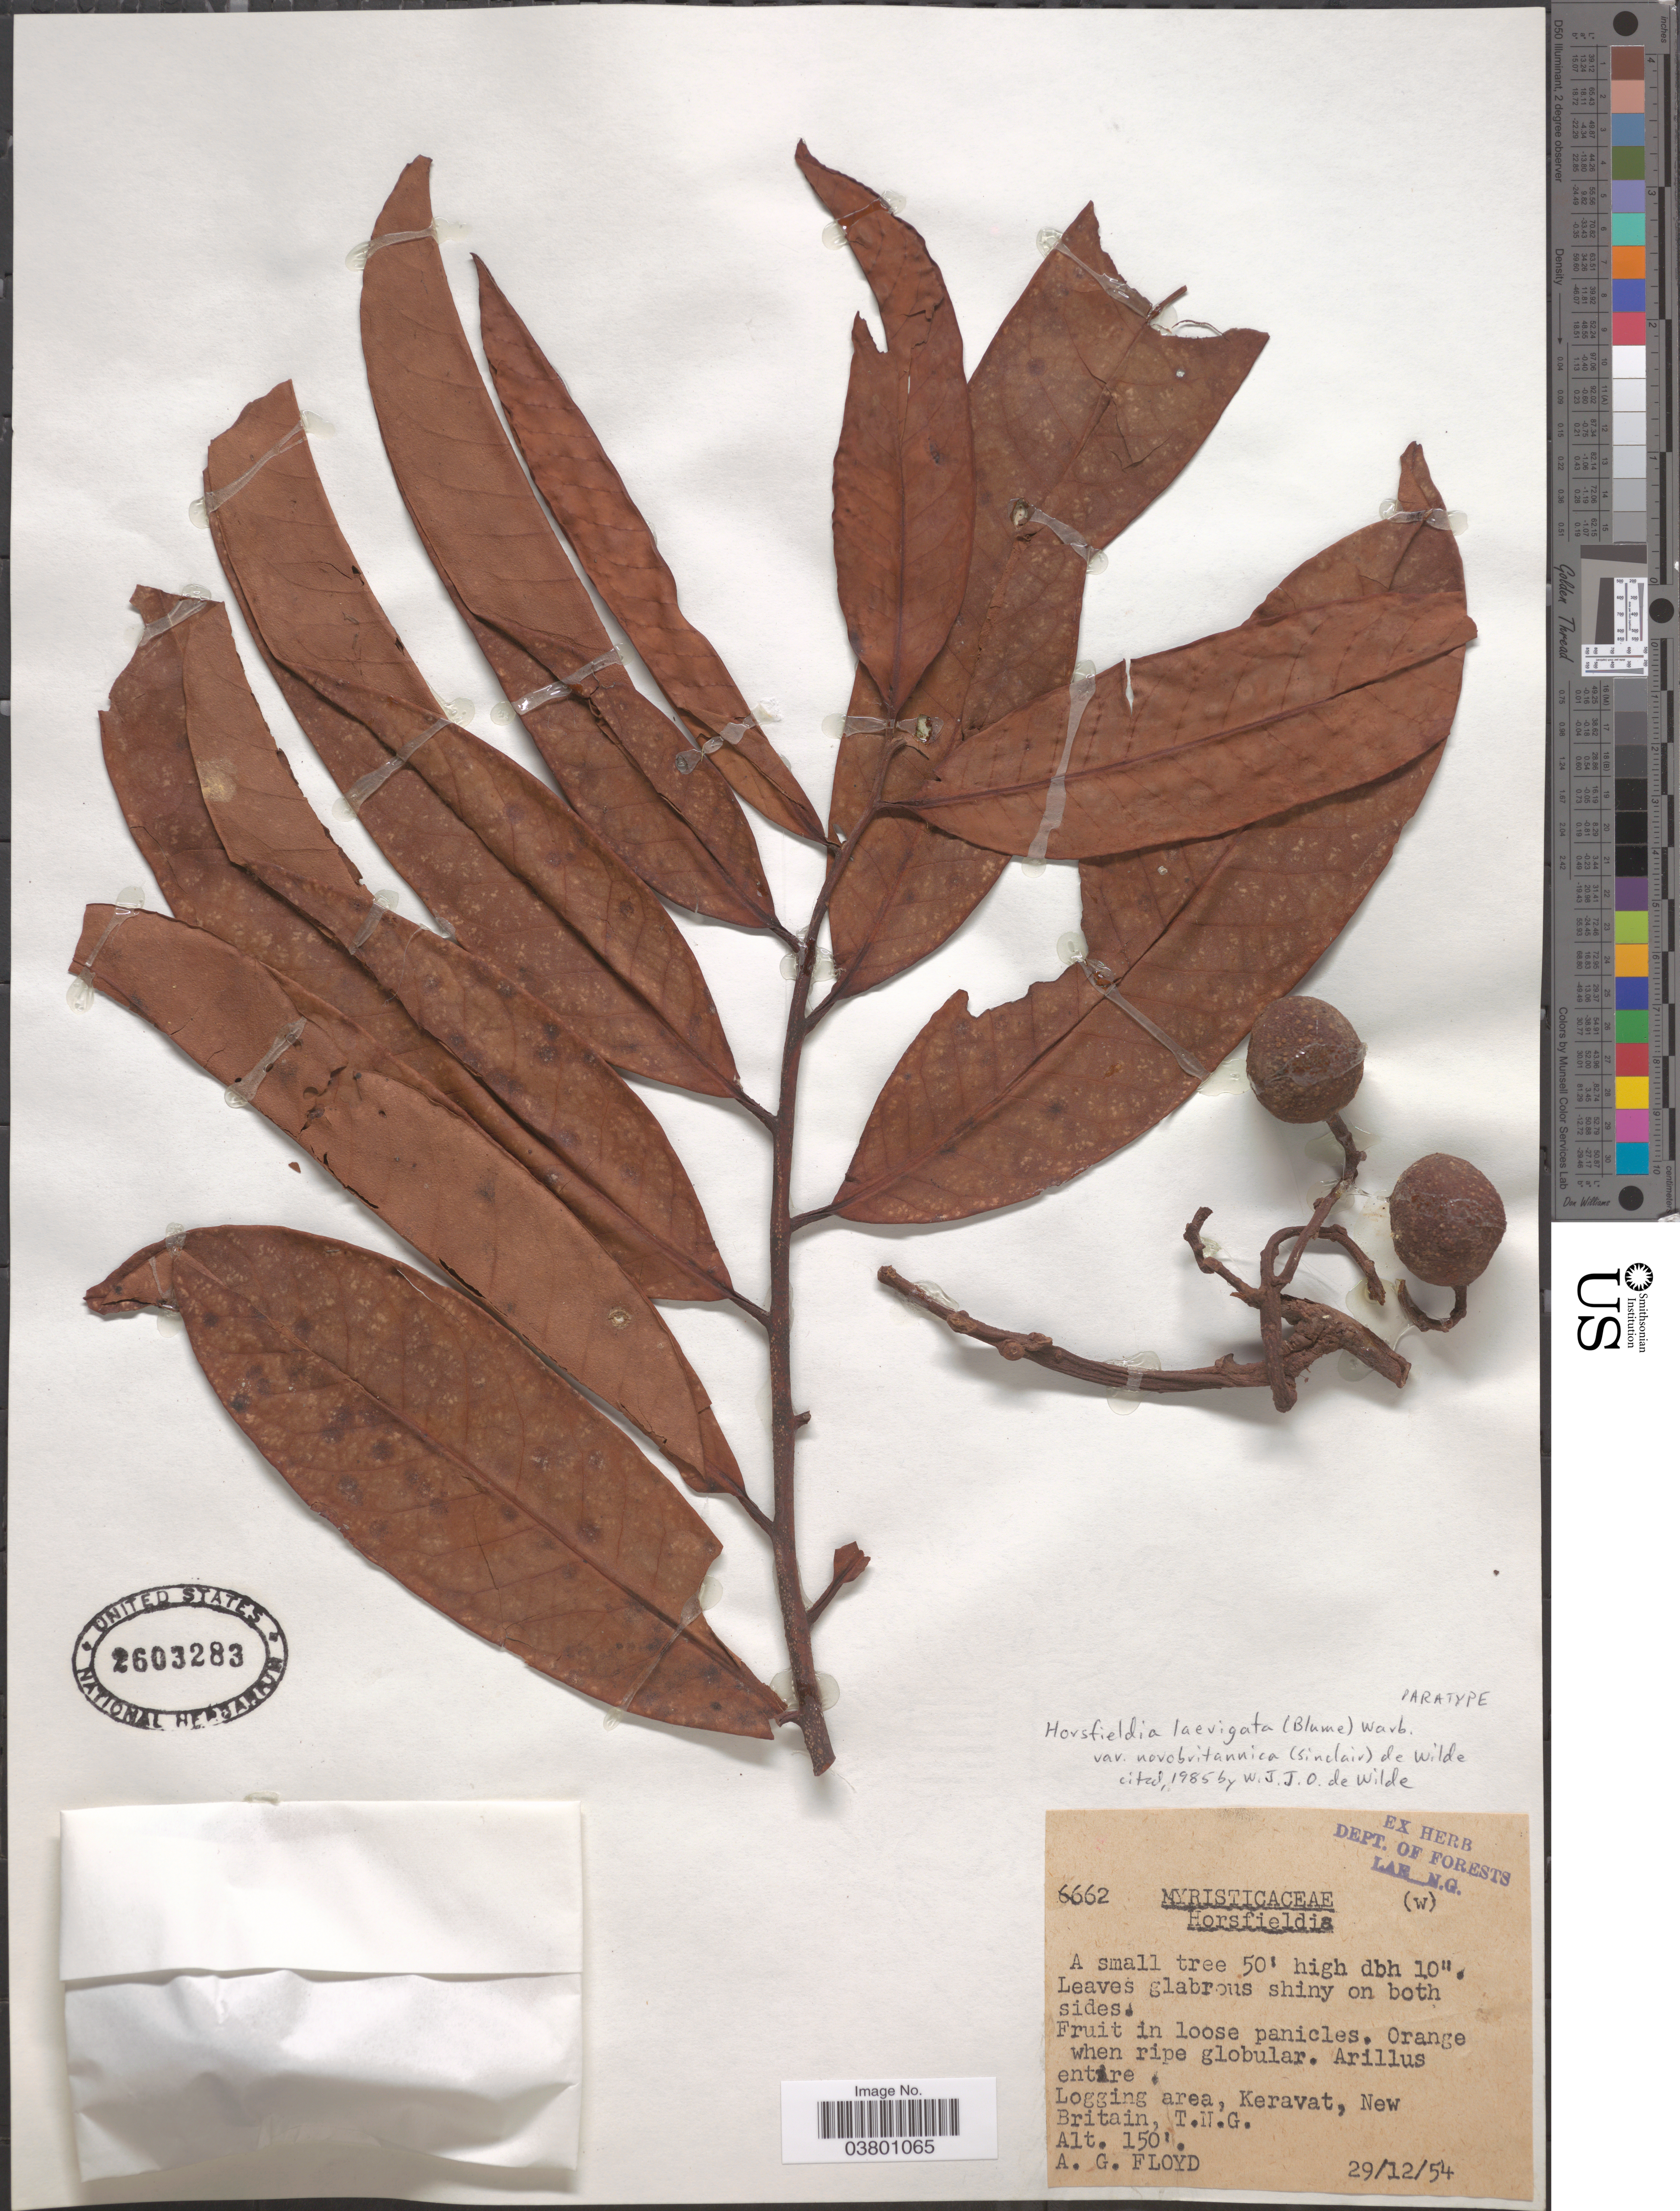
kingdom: Plantae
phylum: Tracheophyta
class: Magnoliopsida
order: Magnoliales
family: Myristicaceae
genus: Horsfieldia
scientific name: Horsfieldia laevigata var. novobritannica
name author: (J. Sinclair) W.J. de Wilde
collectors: A. G. Floyd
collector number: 6662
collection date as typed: Transcribed d/m/y: 29/12/54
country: Papua New Guinea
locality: Logging area, Keravat, New Britain, T.N.G.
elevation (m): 46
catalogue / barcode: US 2603283